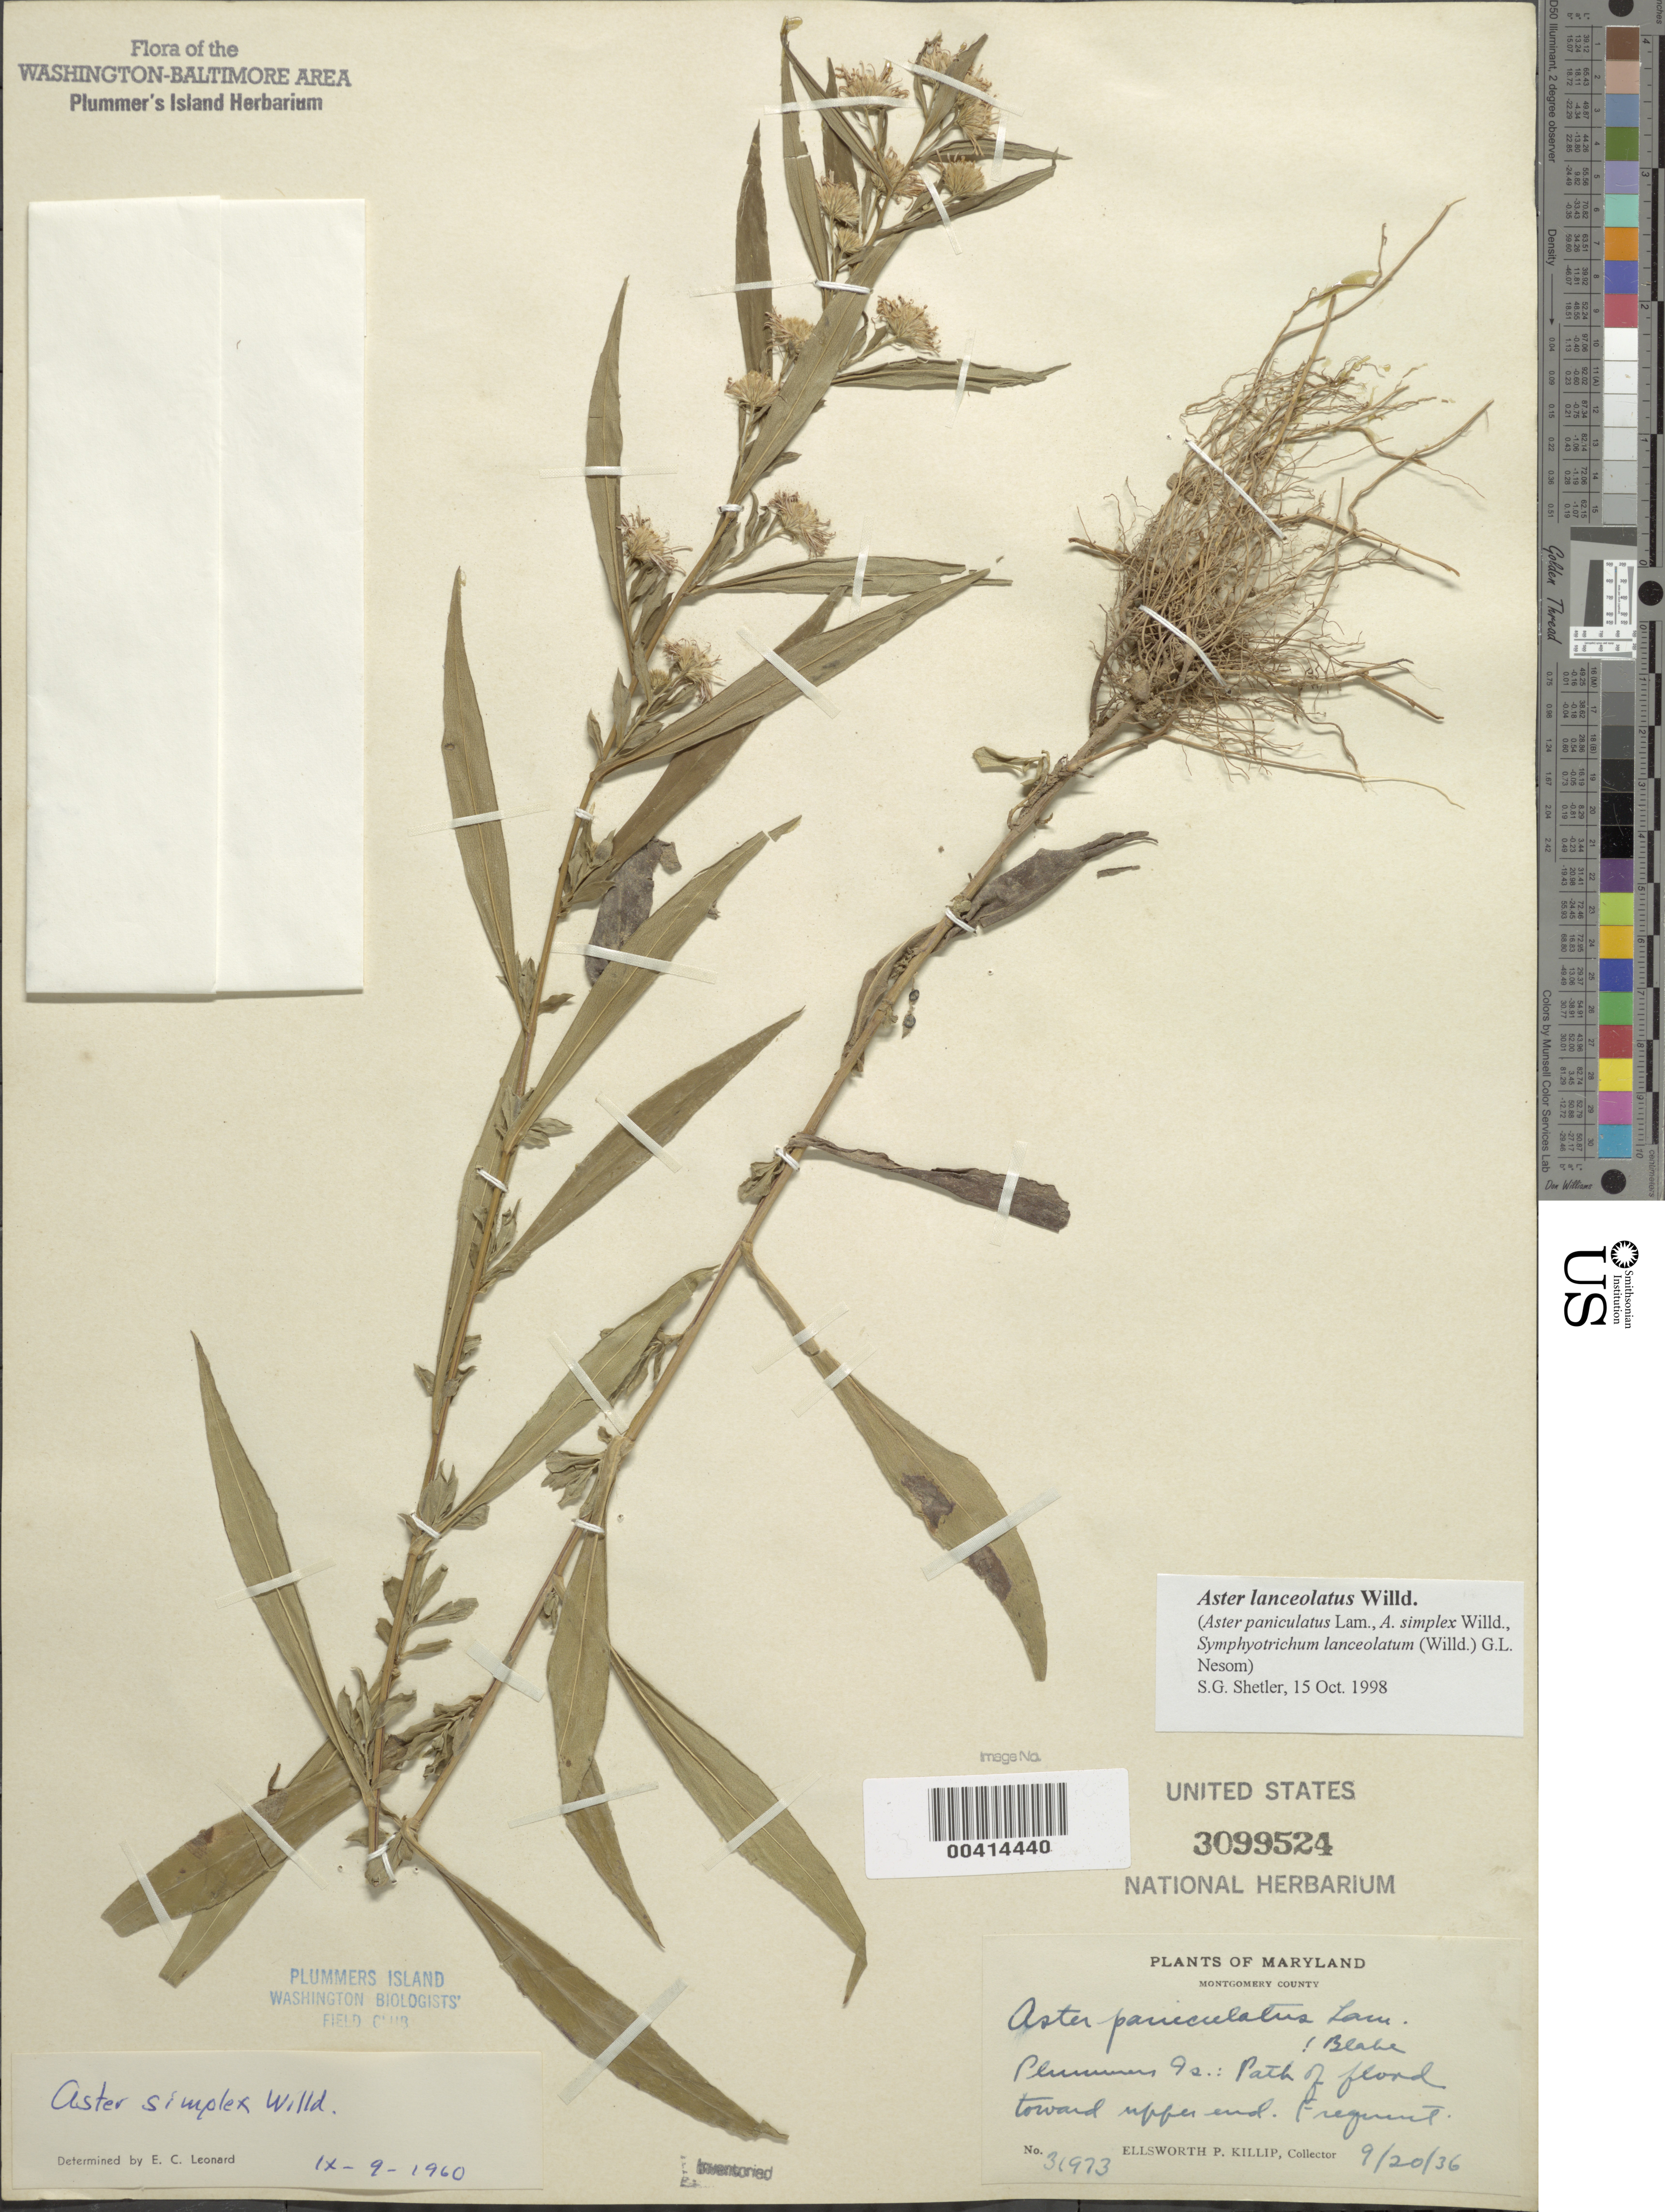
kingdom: Plantae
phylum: Tracheophyta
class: Magnoliopsida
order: Asterales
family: Asteraceae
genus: Symphyotrichum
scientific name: Symphyotrichum lanceolatum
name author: (Willd.) G.L. Nesom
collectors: E. P. Killip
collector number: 31973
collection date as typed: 20 Sep 1936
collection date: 1936-09-20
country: United States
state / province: Maryland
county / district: Montgomery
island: Plummers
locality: Plummer's Island; path of flood toward upper end Plummers Island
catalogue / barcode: US 3099524